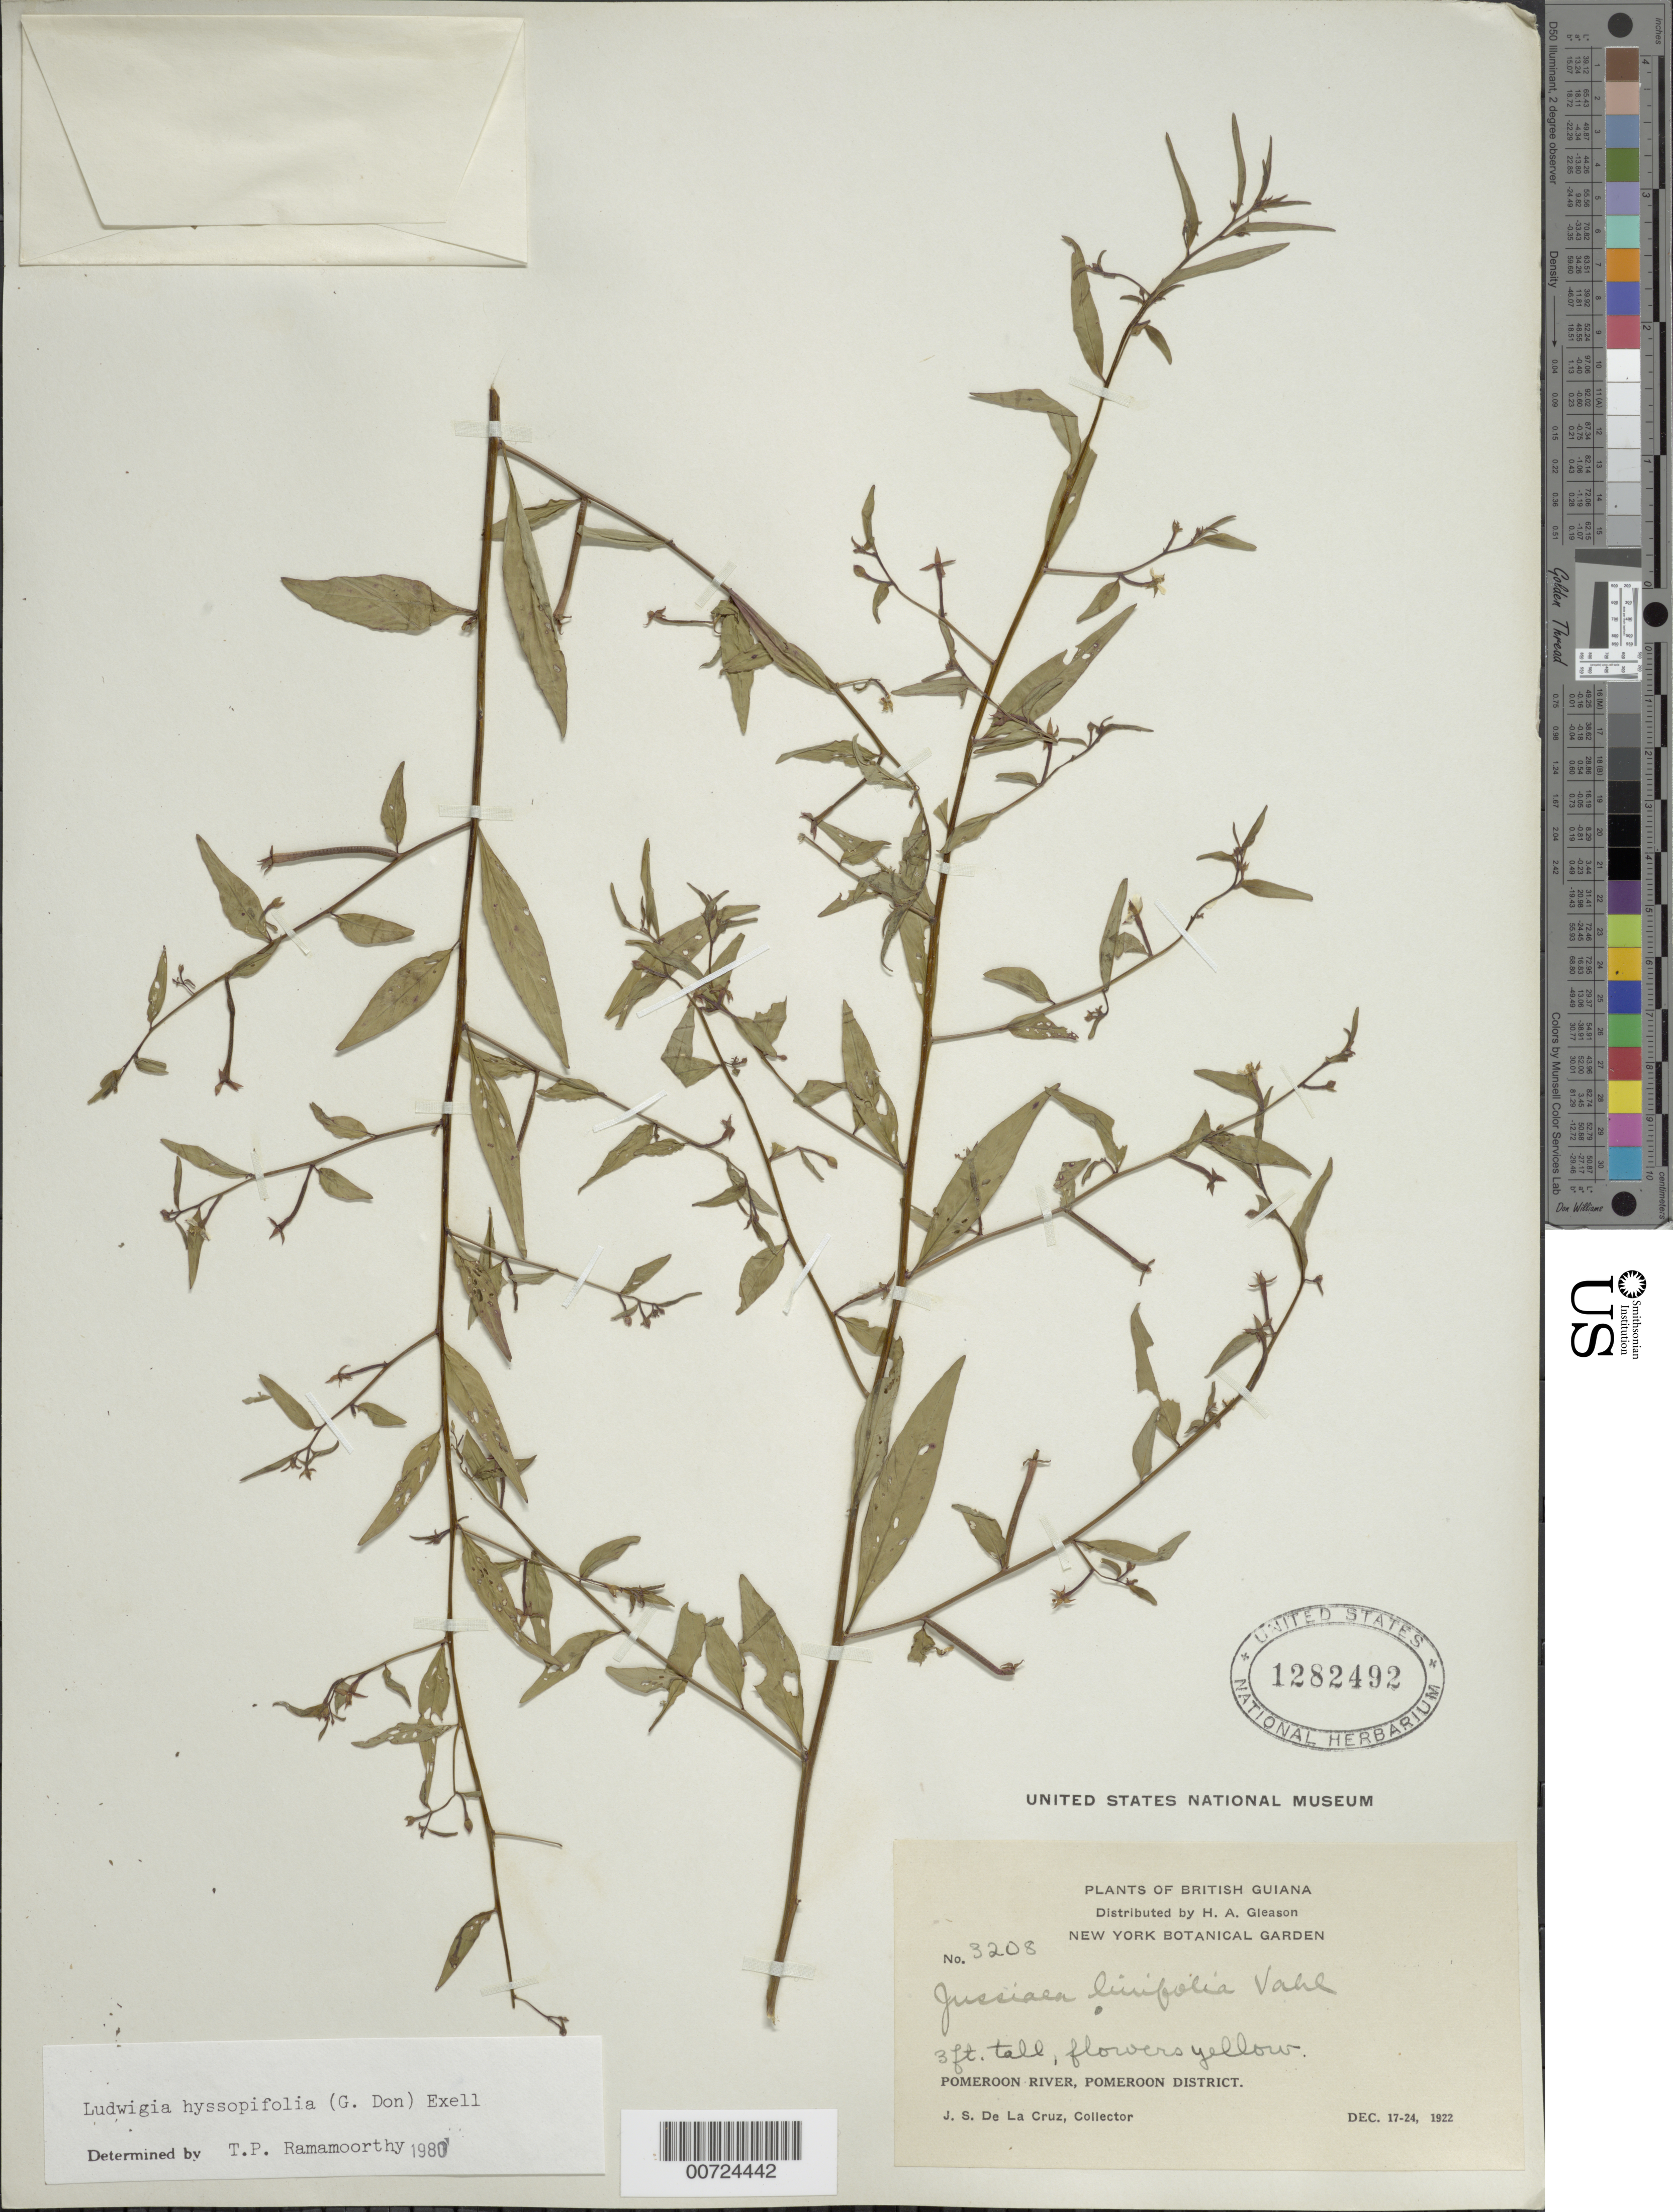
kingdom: Plantae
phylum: Tracheophyta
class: Magnoliopsida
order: Myrtales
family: Onagraceae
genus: Ludwigia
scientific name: Ludwigia hyssopifolia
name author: (G. Don) Exell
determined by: Ramamoorthy, T. P.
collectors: J. S. de la Cruz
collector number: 3208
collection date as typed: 17-Dec-22 to 24-Dec-22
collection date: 1922-12-17/1922-12-24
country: Guyana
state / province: Pomeroon-Supenaam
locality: Pomeroon R.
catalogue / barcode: US 1282492